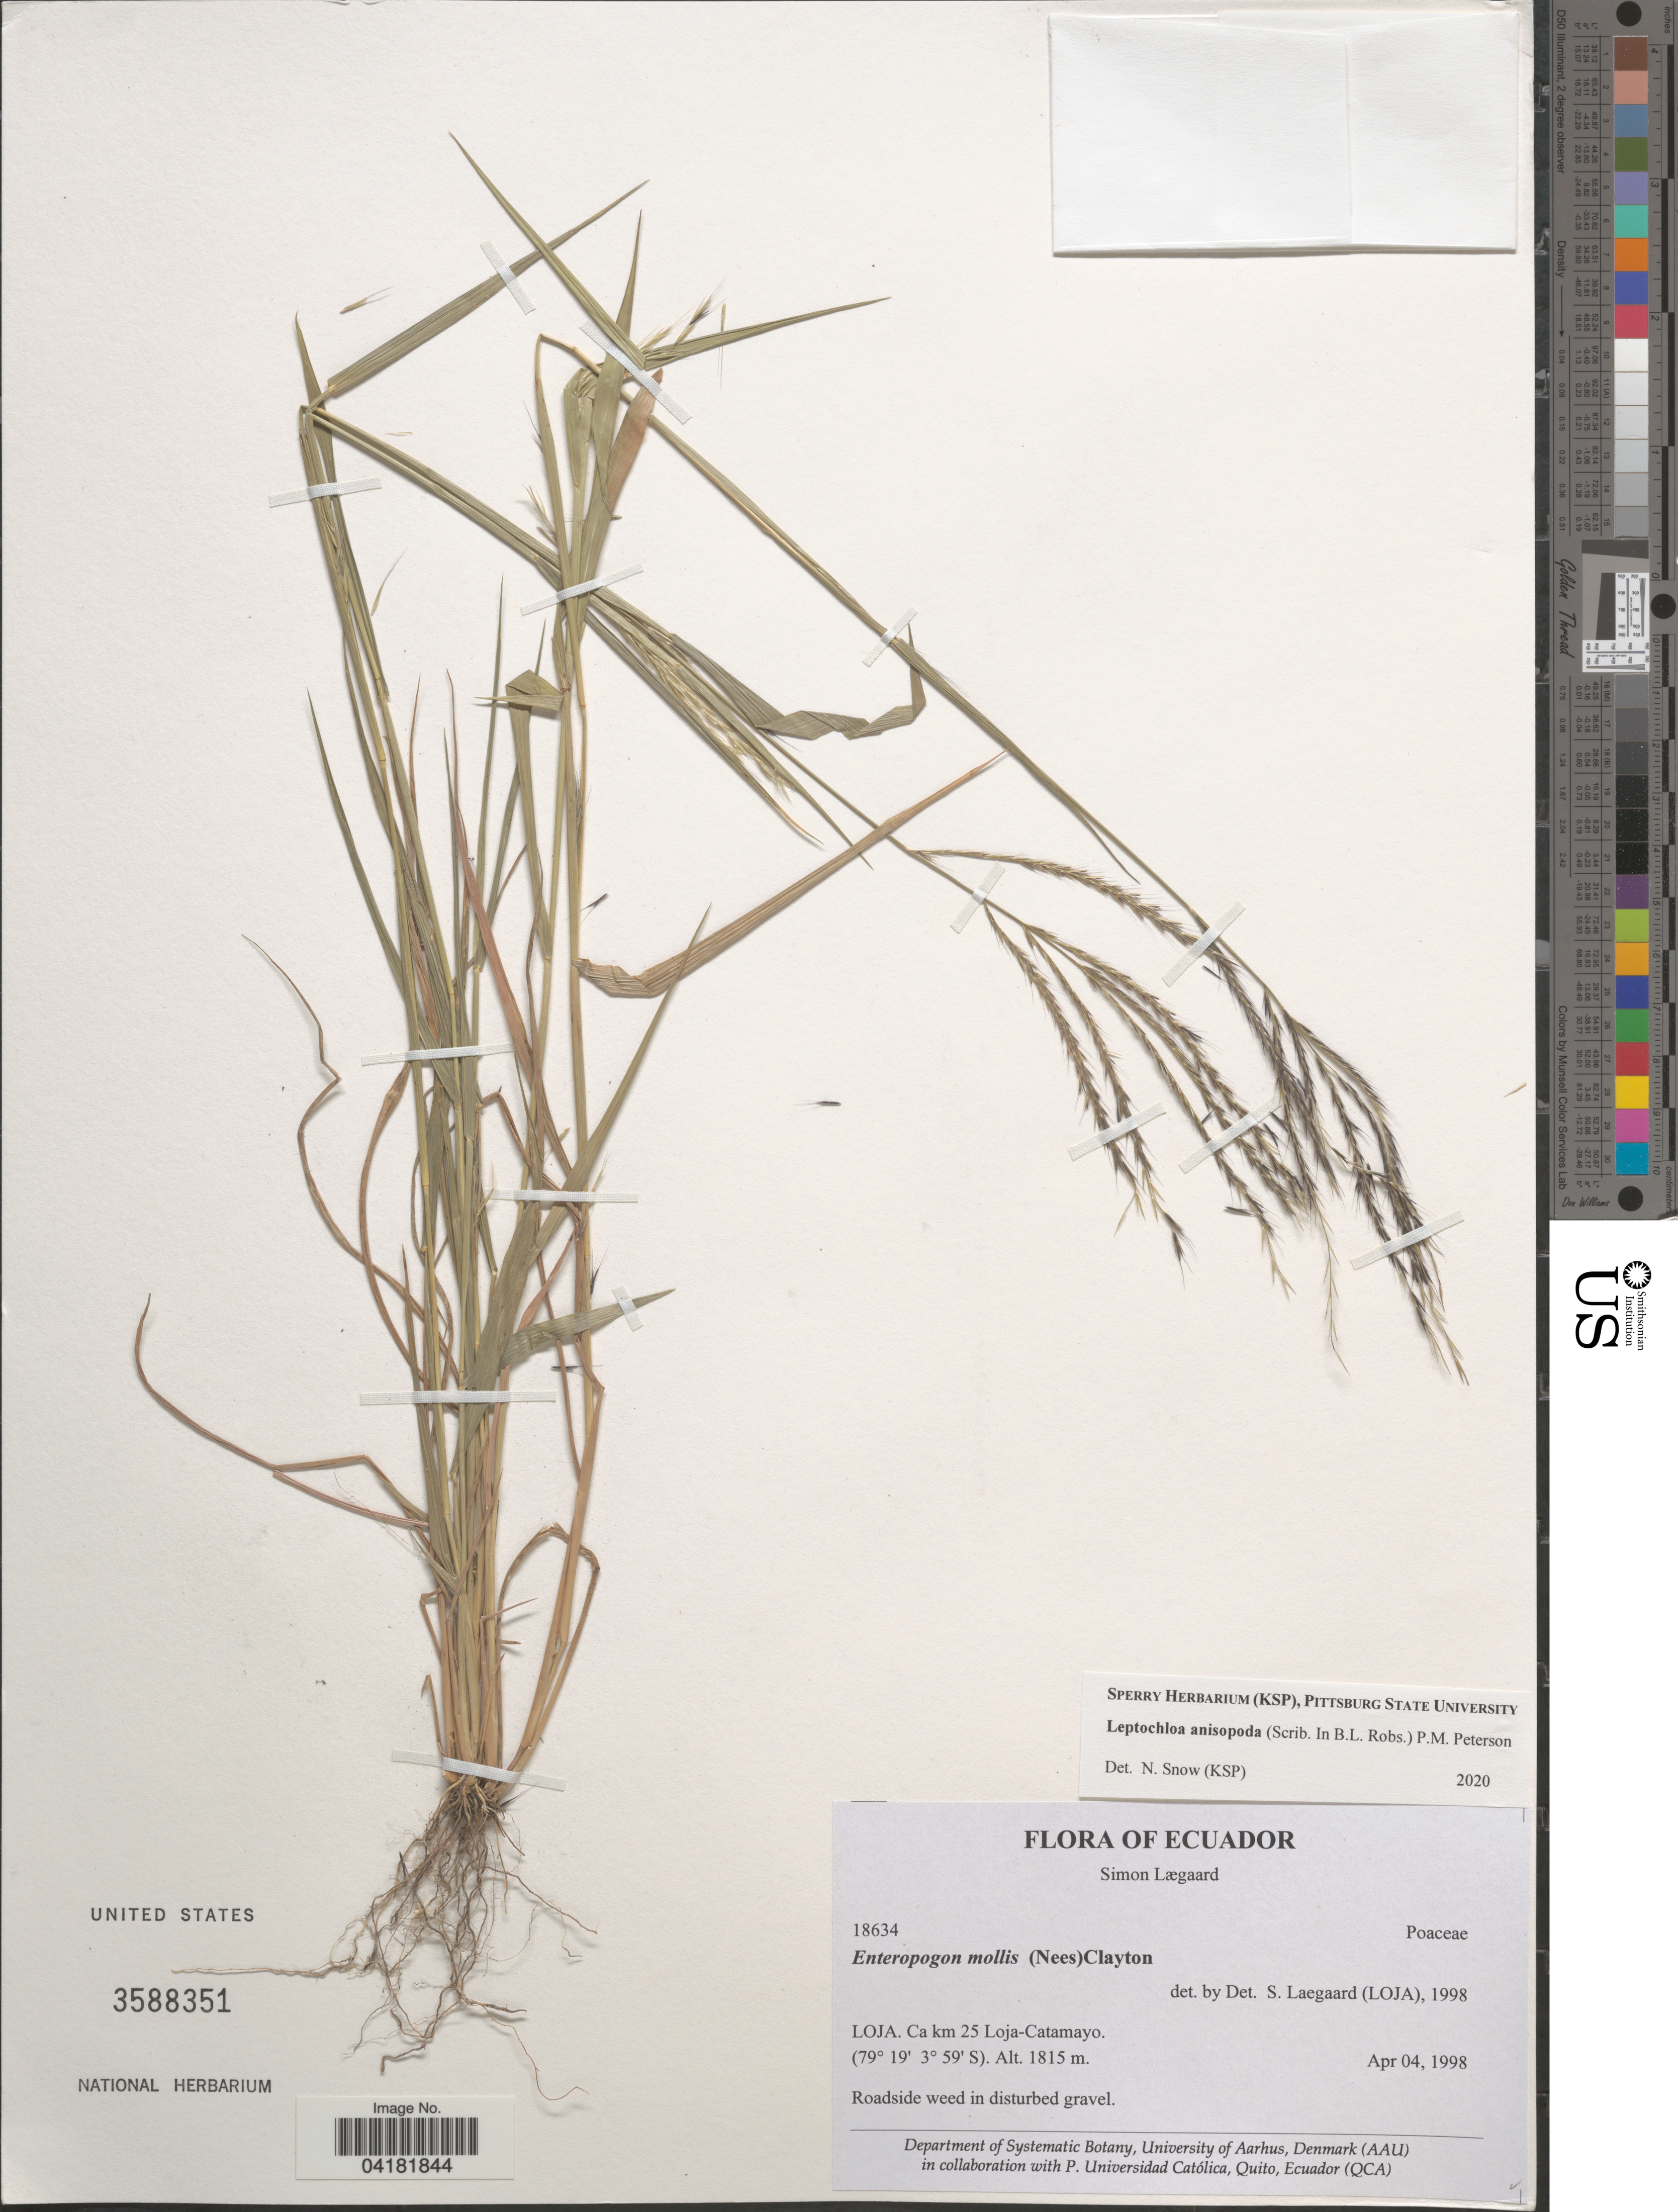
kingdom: Plantae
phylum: Tracheophyta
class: Liliopsida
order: Poales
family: Poaceae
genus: Leptochloa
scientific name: Leptochloa anisopoda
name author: (B.L. Rob. ex Scribn.) P.M. Peterson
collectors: S. Lægaard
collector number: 18634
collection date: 1998-04-04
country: Ecuador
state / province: Loja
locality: Ca km 25 Loja-Catamayo.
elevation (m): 1815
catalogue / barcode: US 3588351